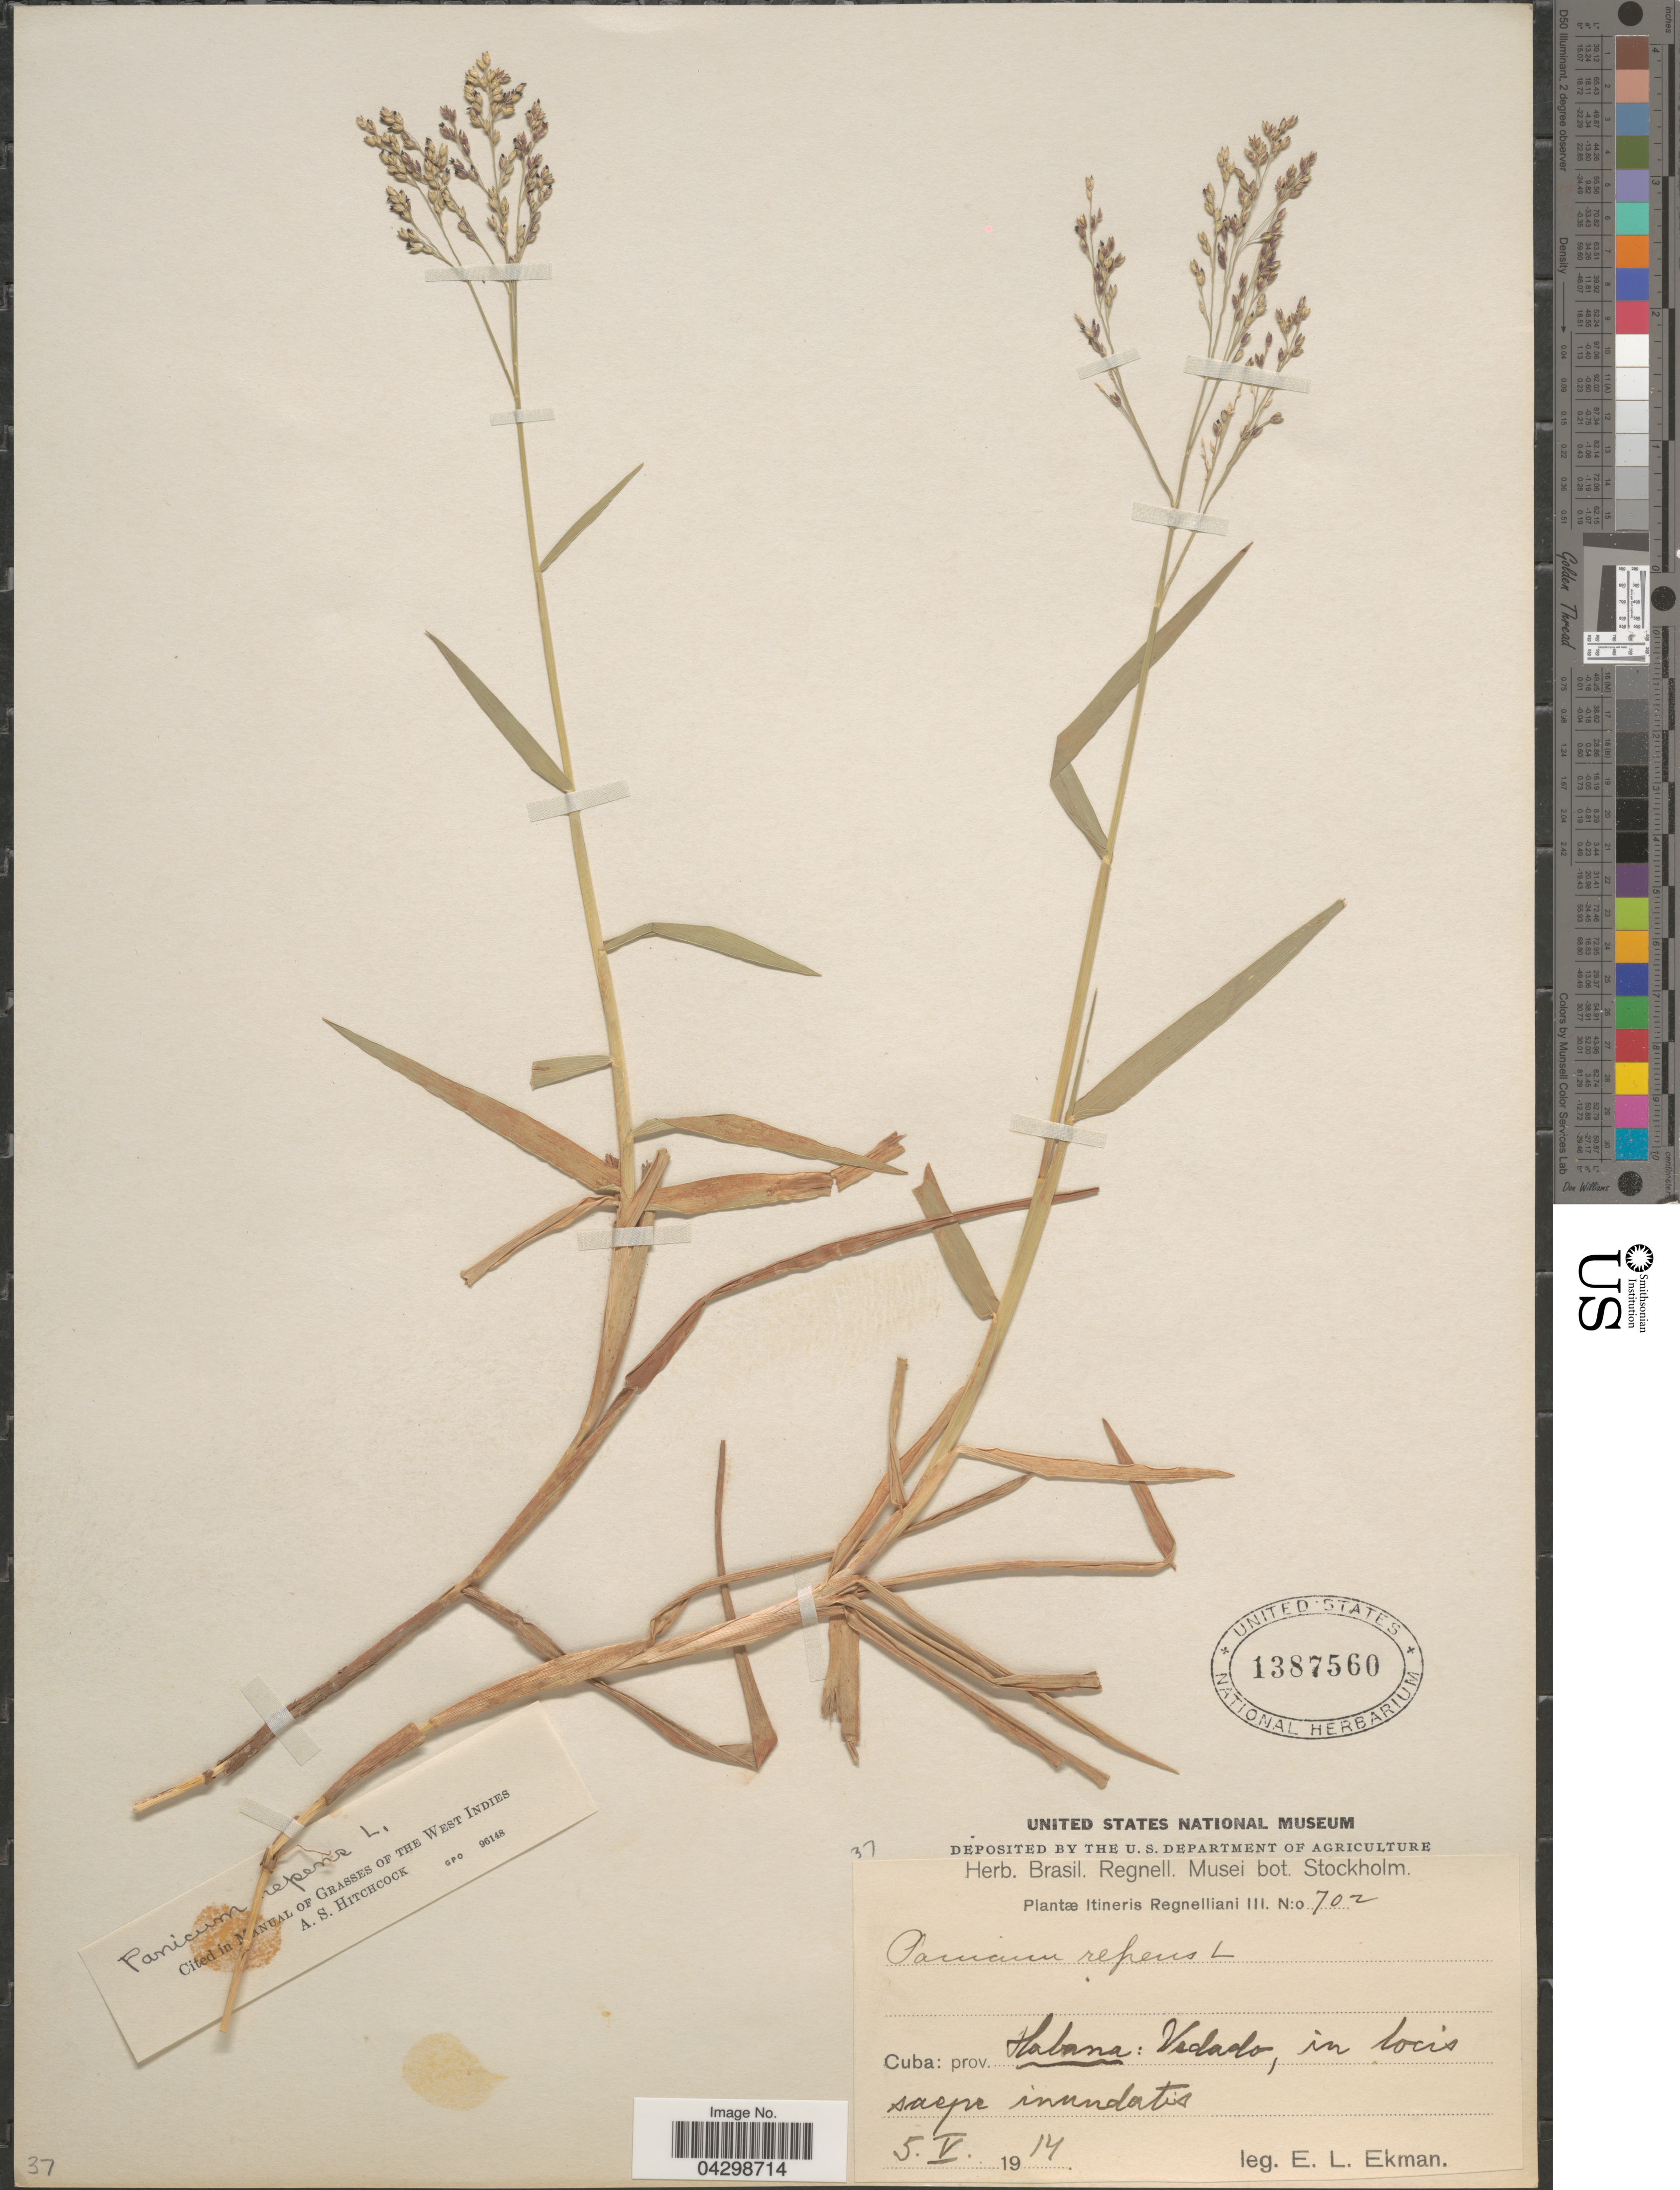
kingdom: Plantae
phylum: Tracheophyta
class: Liliopsida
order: Poales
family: Poaceae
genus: Panicum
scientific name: Panicum repens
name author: L.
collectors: E. L. Ekman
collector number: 702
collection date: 1914-05-05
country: Cuba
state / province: La Habana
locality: Itineris Regnelliani III. Vedado.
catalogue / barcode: US 1387560